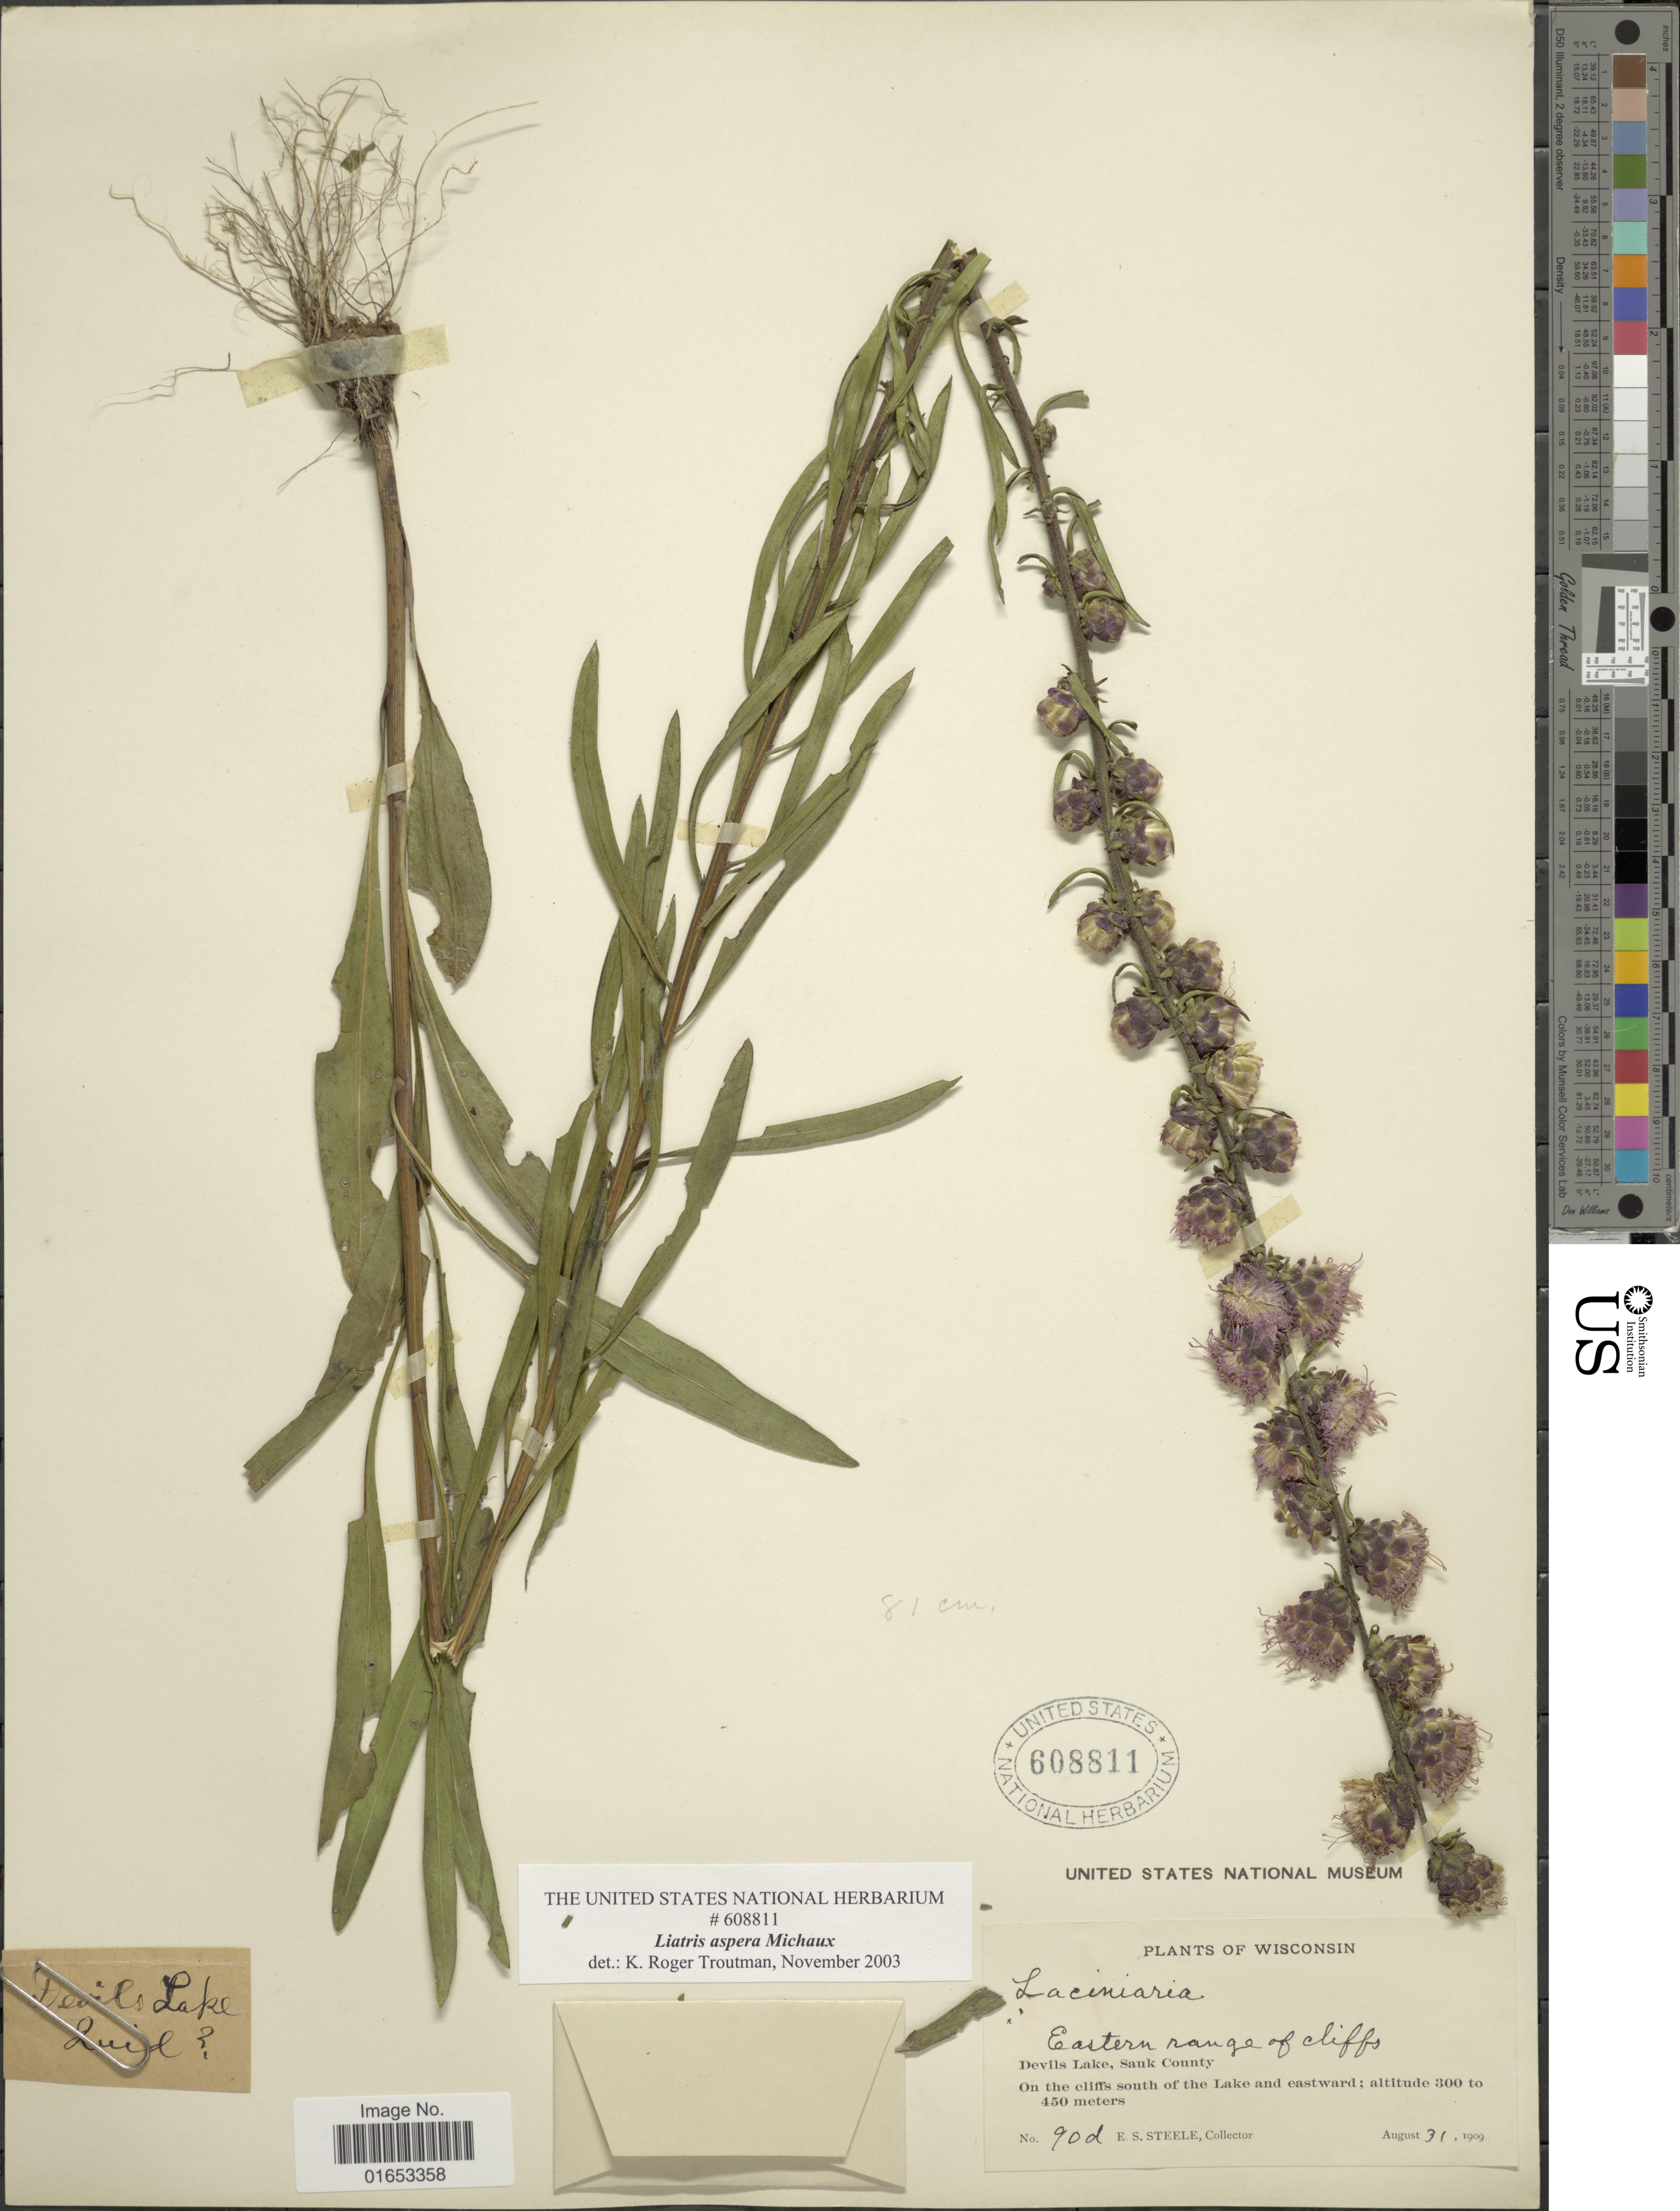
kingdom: Plantae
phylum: Tracheophyta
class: Magnoliopsida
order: Asterales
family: Asteraceae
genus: Liatris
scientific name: Liatris aspera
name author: Michx.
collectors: E. Steele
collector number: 90d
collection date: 1909-08-31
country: United States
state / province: Wisconsin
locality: Eastern range of cliffs, Devils Lake, Sauk County, On cliffs south of the Lake and eastward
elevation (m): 300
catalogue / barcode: US 608811